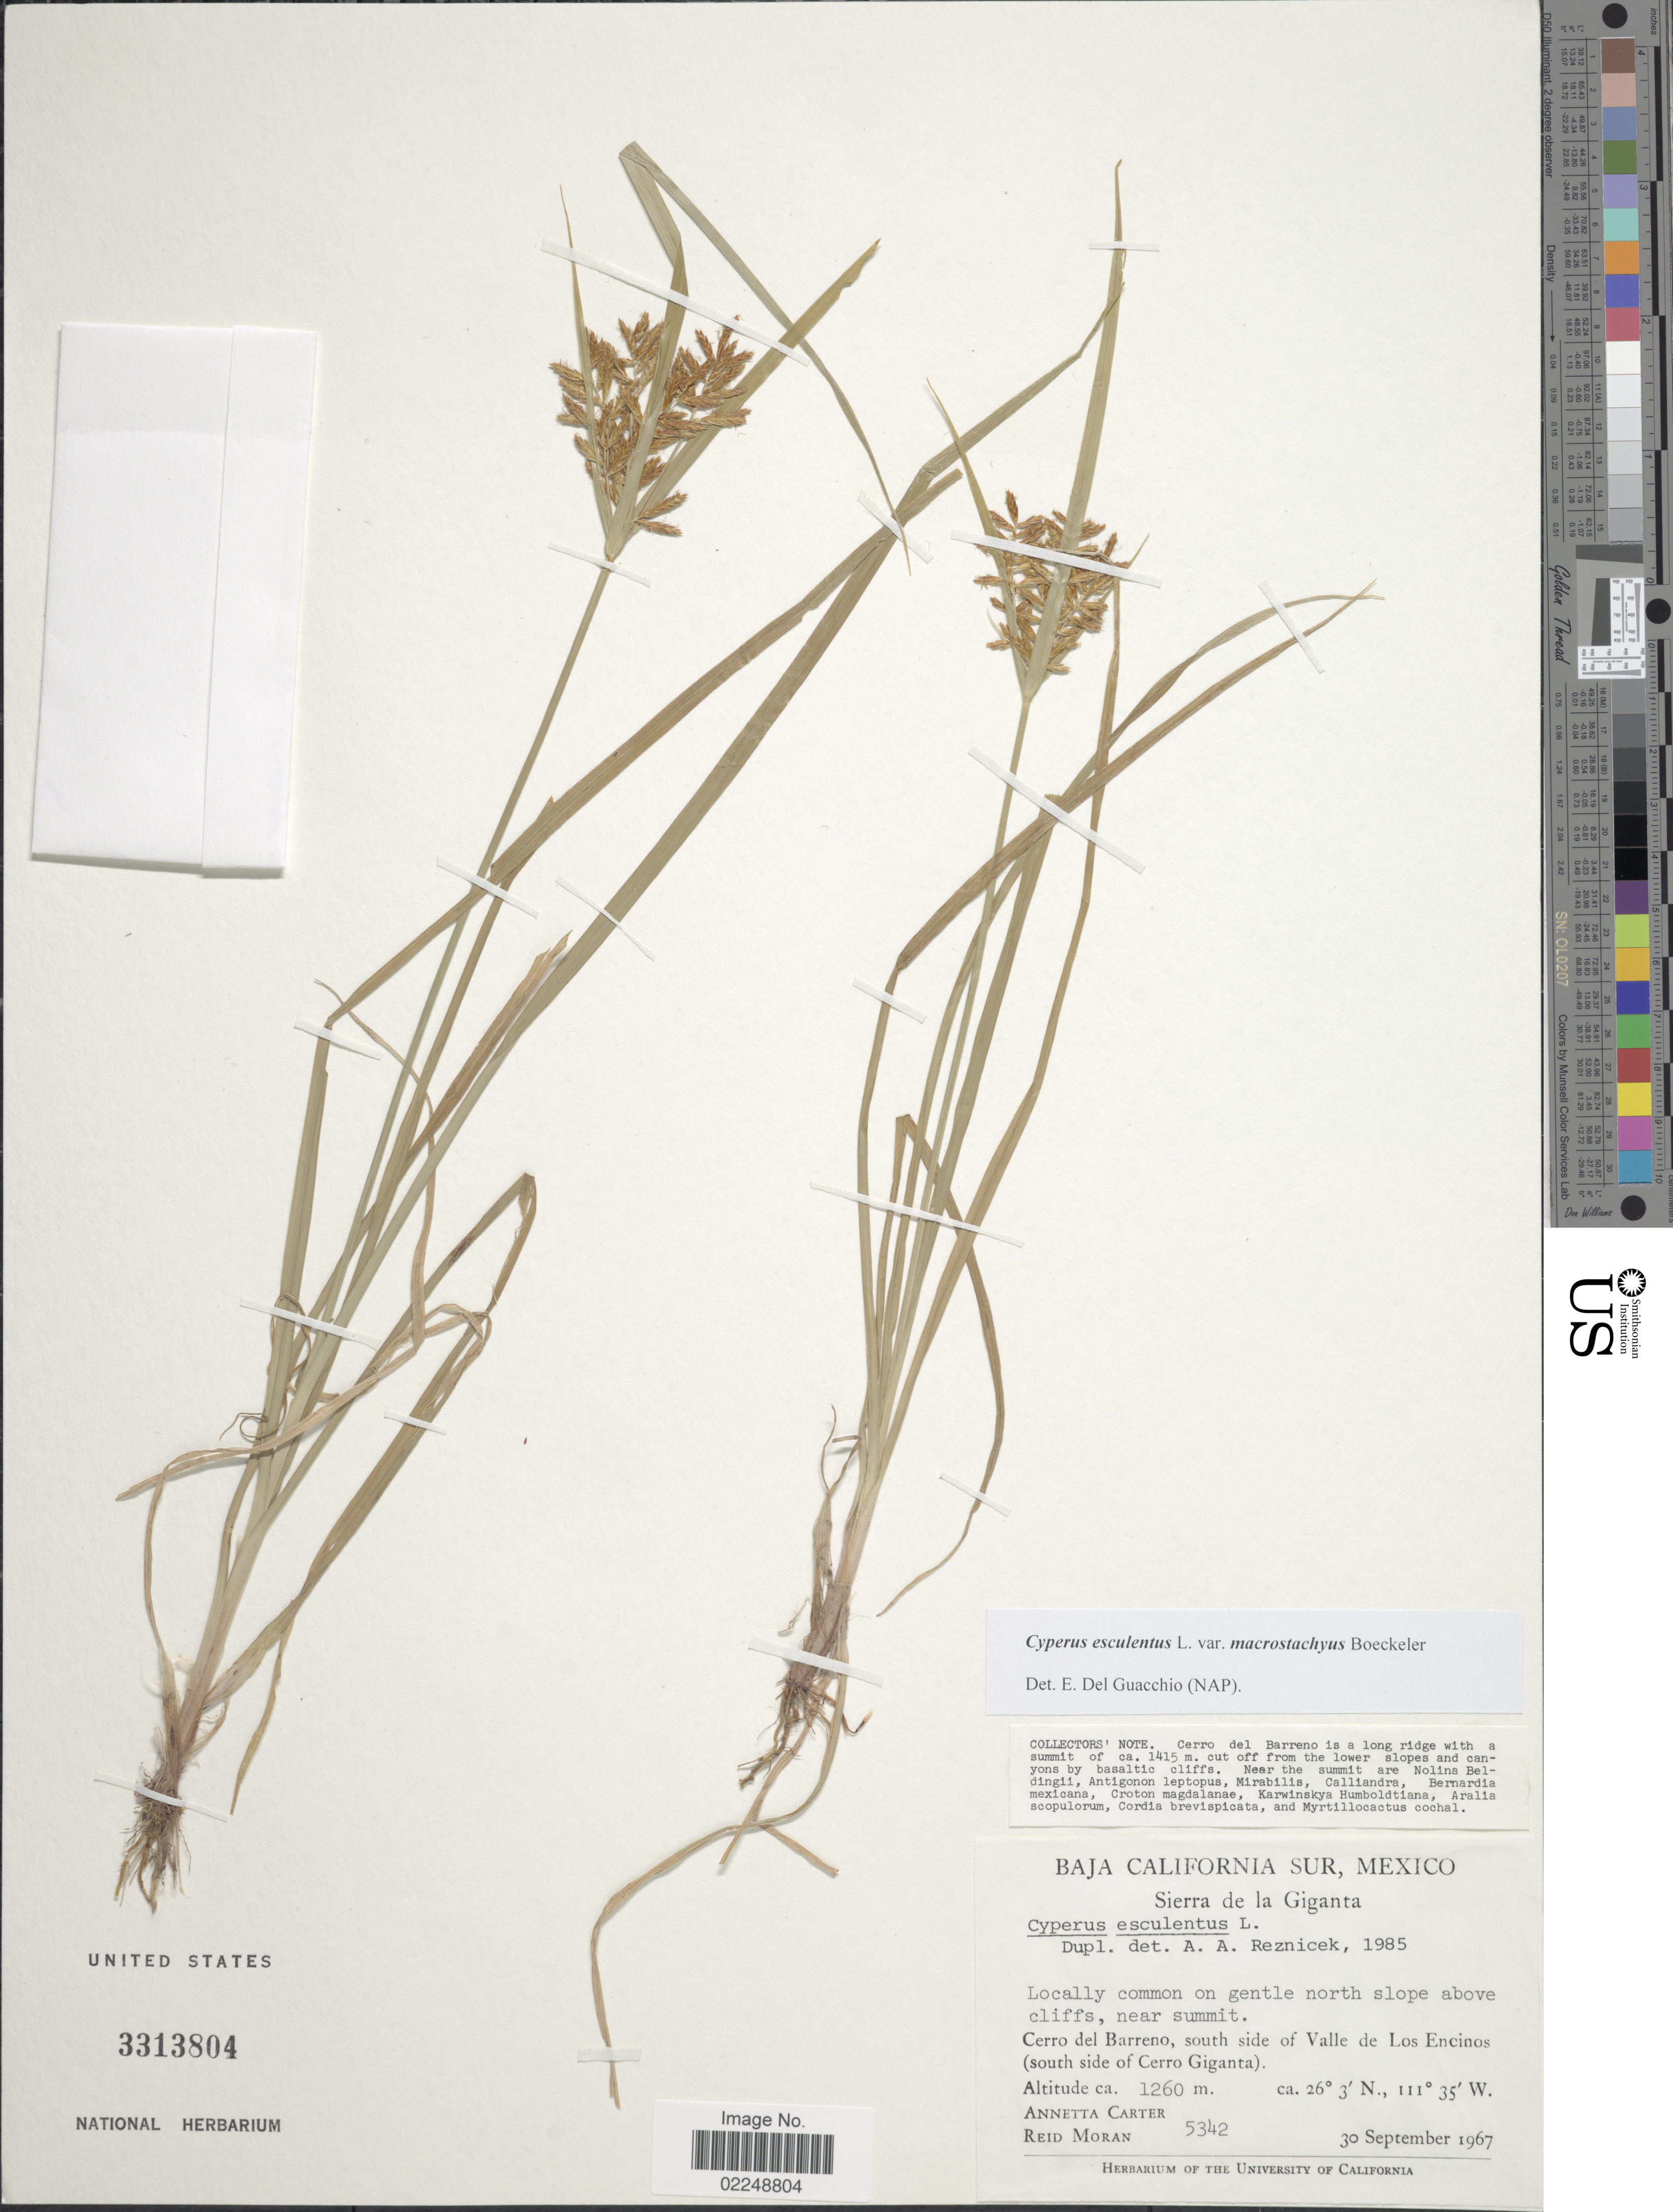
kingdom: Plantae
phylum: Tracheophyta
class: Liliopsida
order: Poales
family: Cyperaceae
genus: Cyperus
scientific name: Cyperus esculentus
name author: L.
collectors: A. Carter & R. V. Moran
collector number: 5342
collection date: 1967-09-30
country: Mexico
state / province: Baja California Sur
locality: Sierra de la Giganta, Cerro del Barreno, south side of Valle de Los Encinos (south side of Cerro Giganta)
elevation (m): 1260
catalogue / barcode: US 3313804